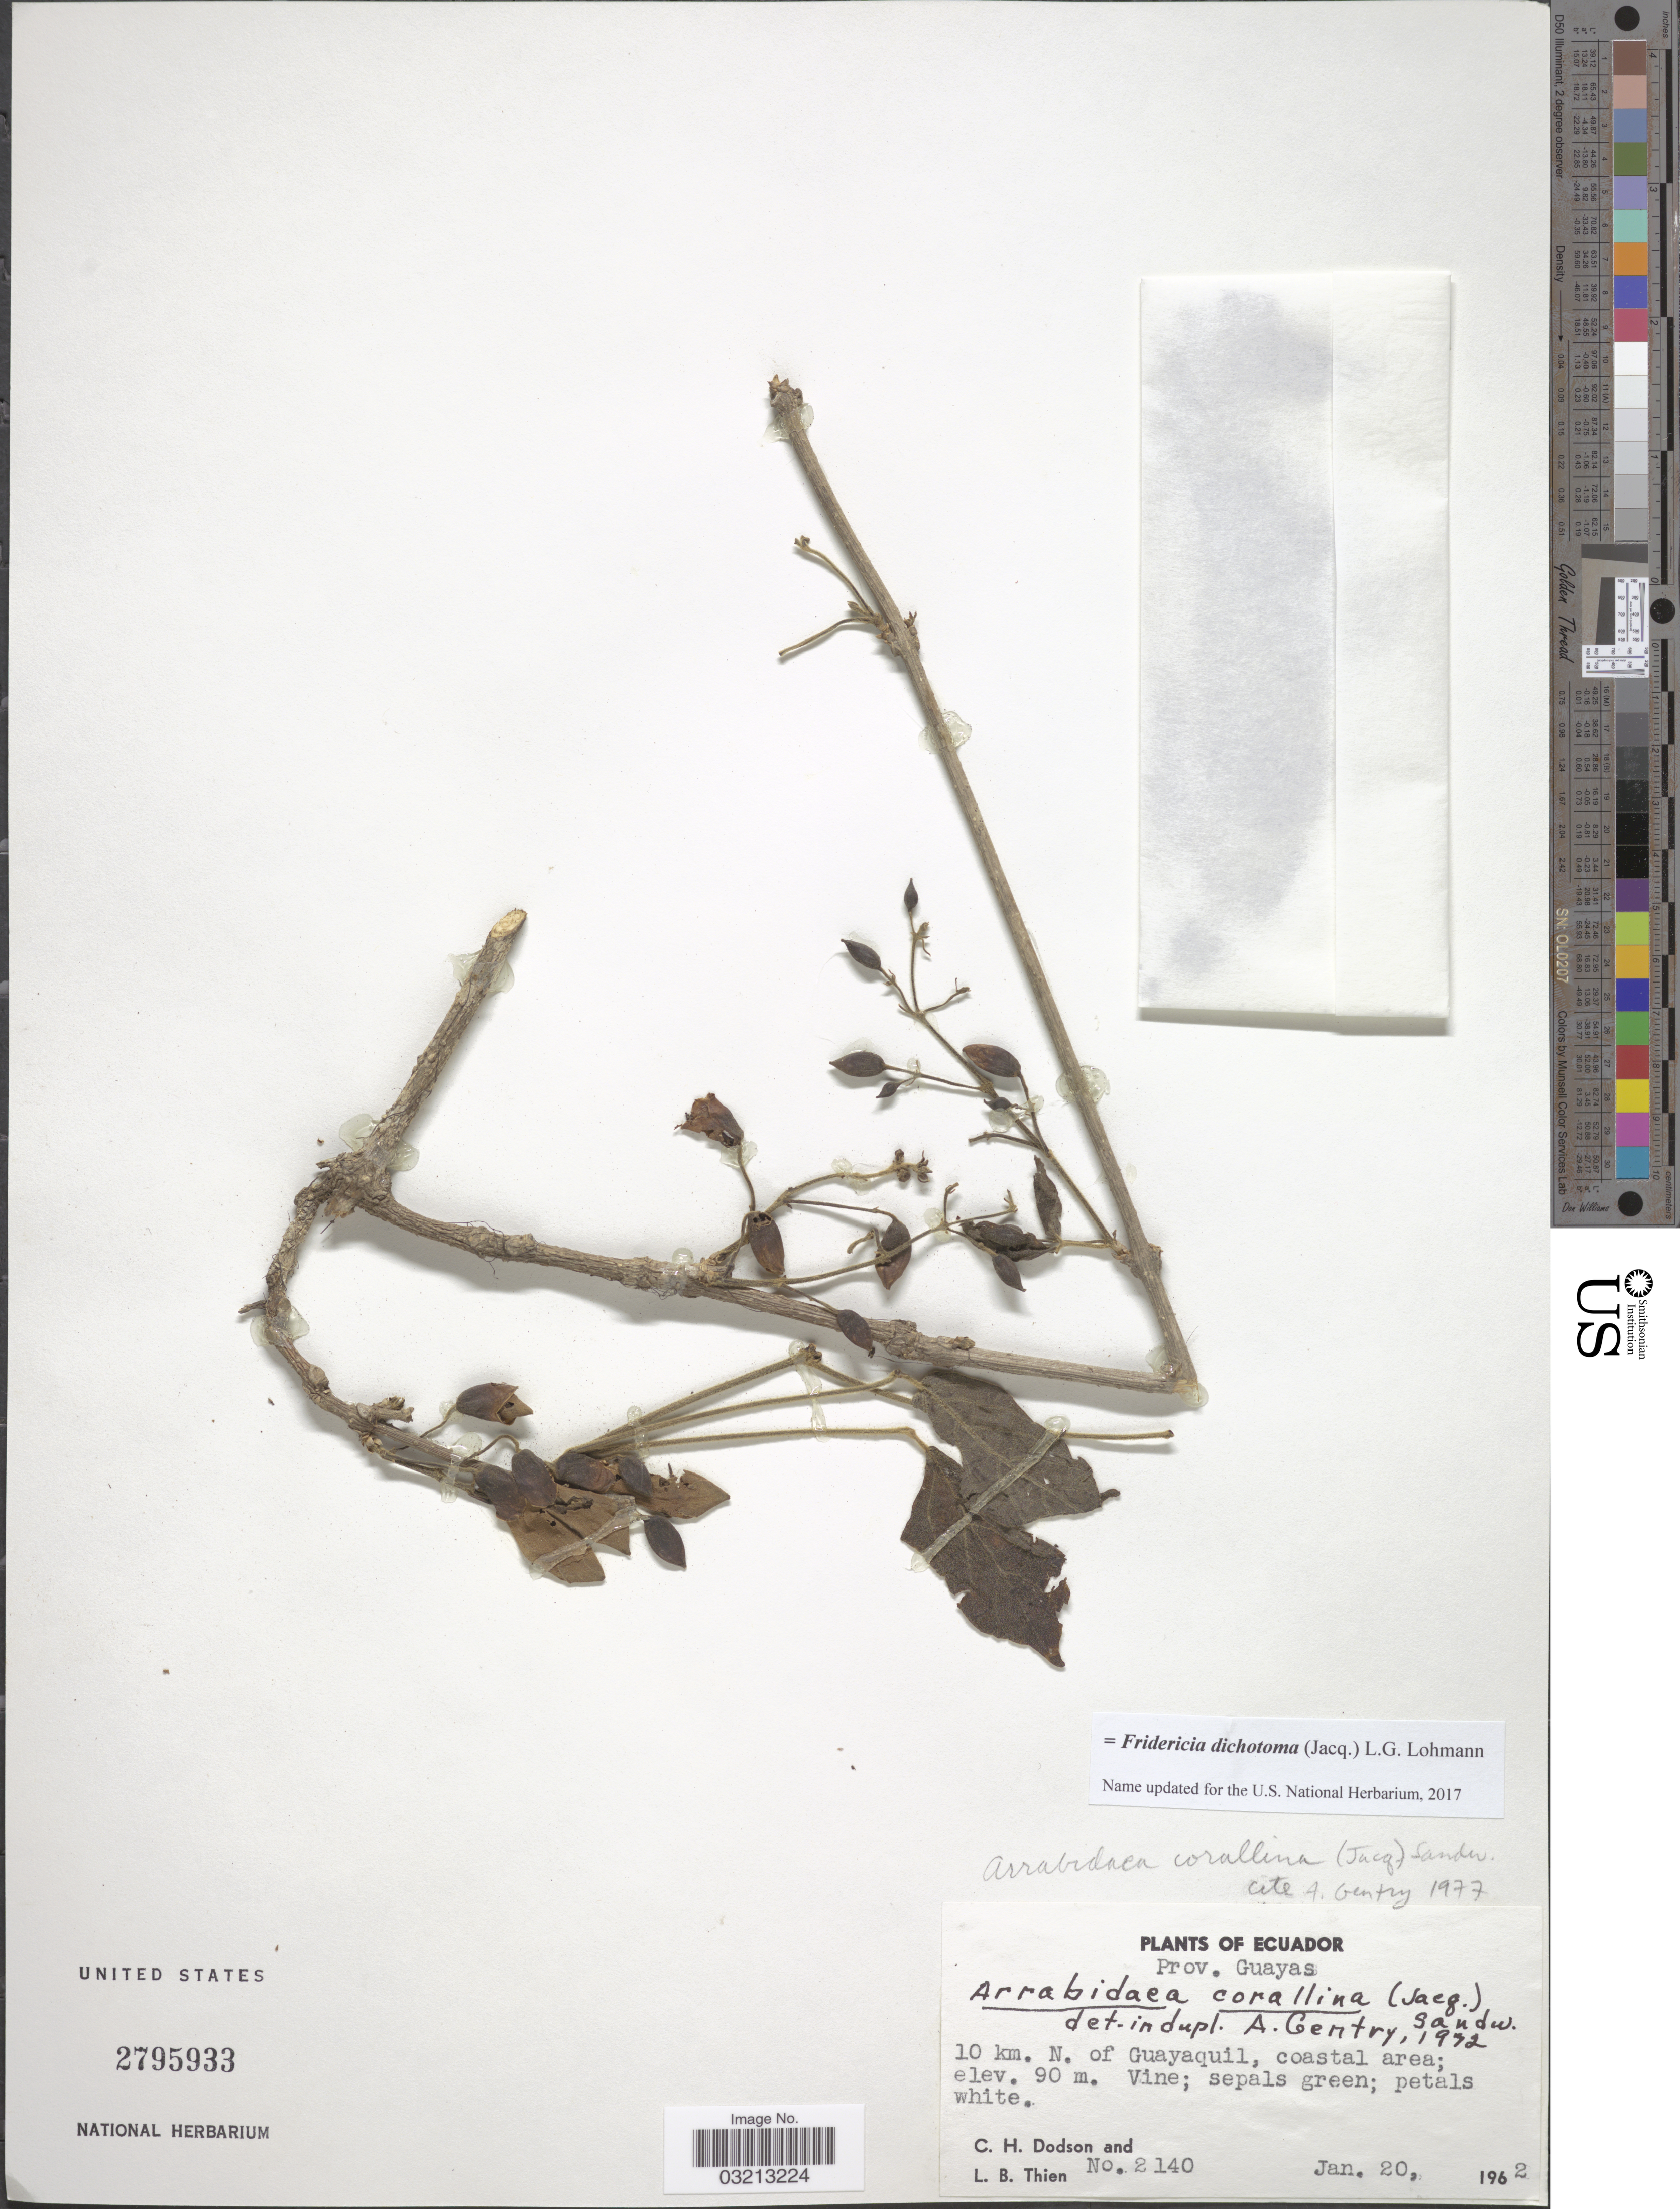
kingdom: Plantae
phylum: Tracheophyta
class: Magnoliopsida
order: Lamiales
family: Bignoniaceae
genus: Fridericia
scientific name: Fridericia dichotoma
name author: (Jacq.) L.G. Lohmann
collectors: C. H. Dodson & L. Thien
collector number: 2140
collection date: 1962-01-20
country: Ecuador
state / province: Guayas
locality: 10 km. N. of Guayaquil, coastal area.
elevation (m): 90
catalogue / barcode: US 2795933